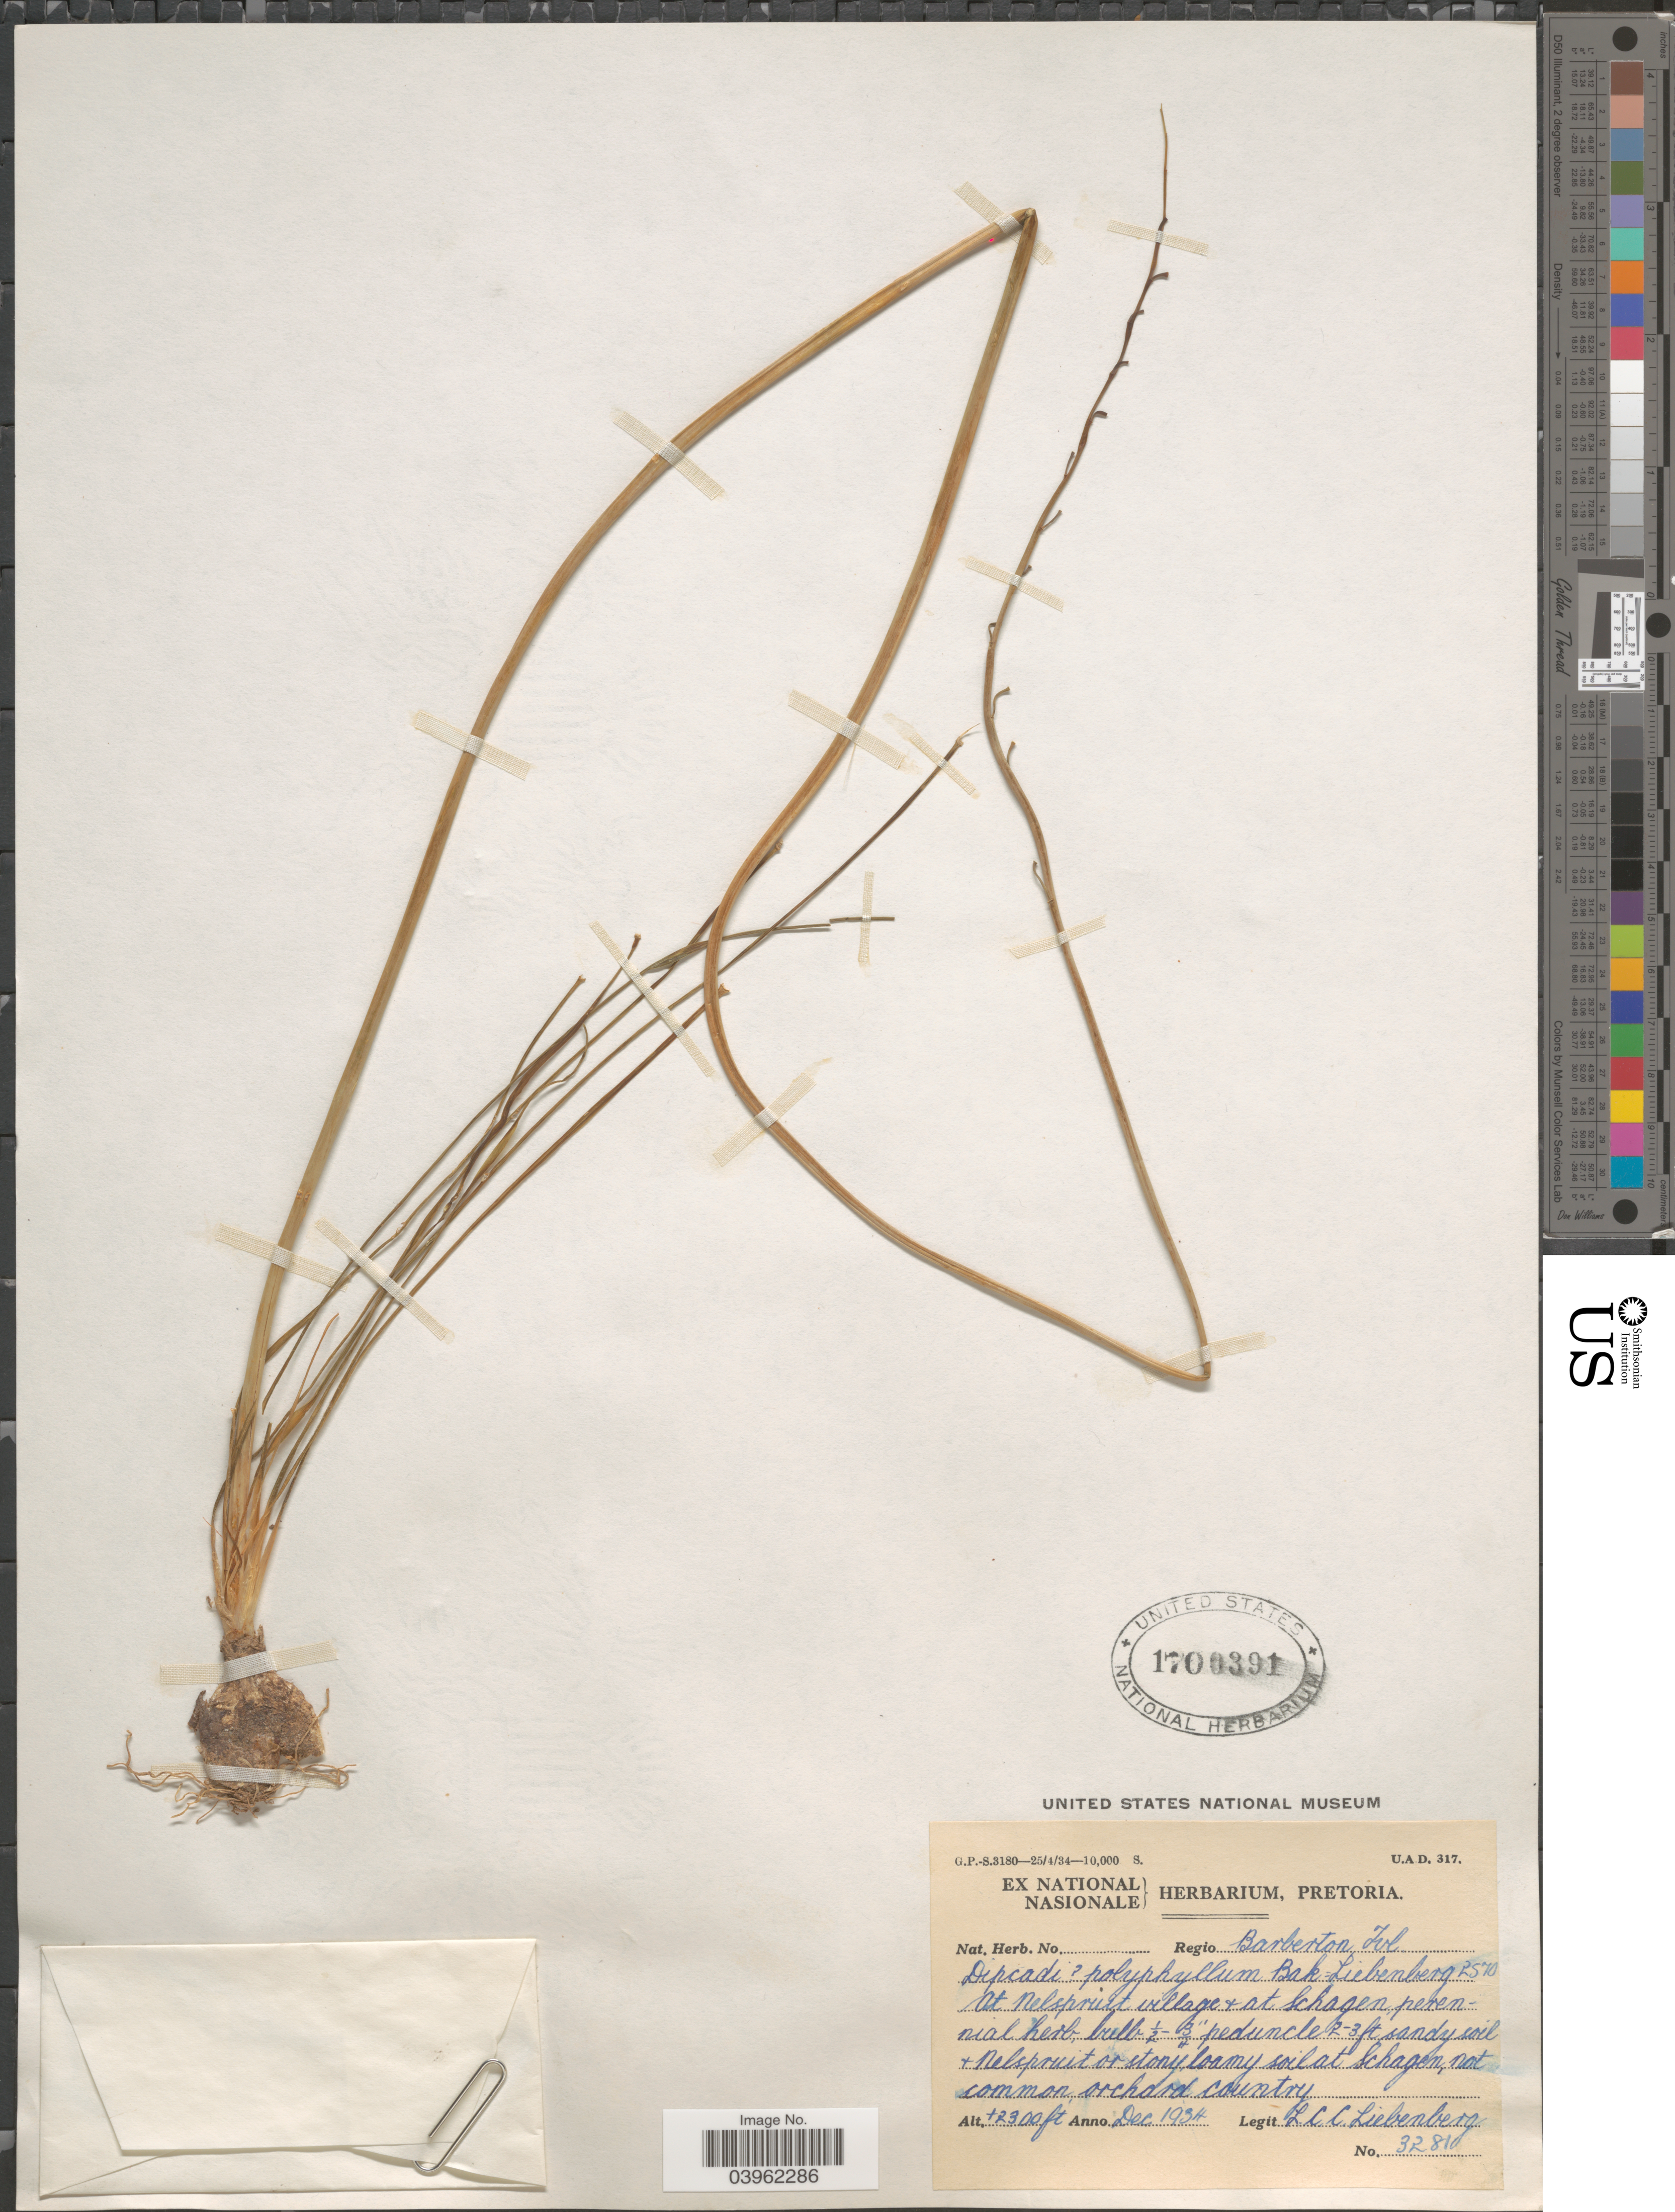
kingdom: Plantae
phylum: Tracheophyta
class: Liliopsida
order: Asparagales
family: Asparagaceae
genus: Dipcadi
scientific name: Dipcadi polyphyllum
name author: Baker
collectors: L. Liebenberg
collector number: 3281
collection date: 1934-12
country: South Africa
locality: Regio Barberton Tvl. Orchard Country.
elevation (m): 701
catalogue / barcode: US 1700391